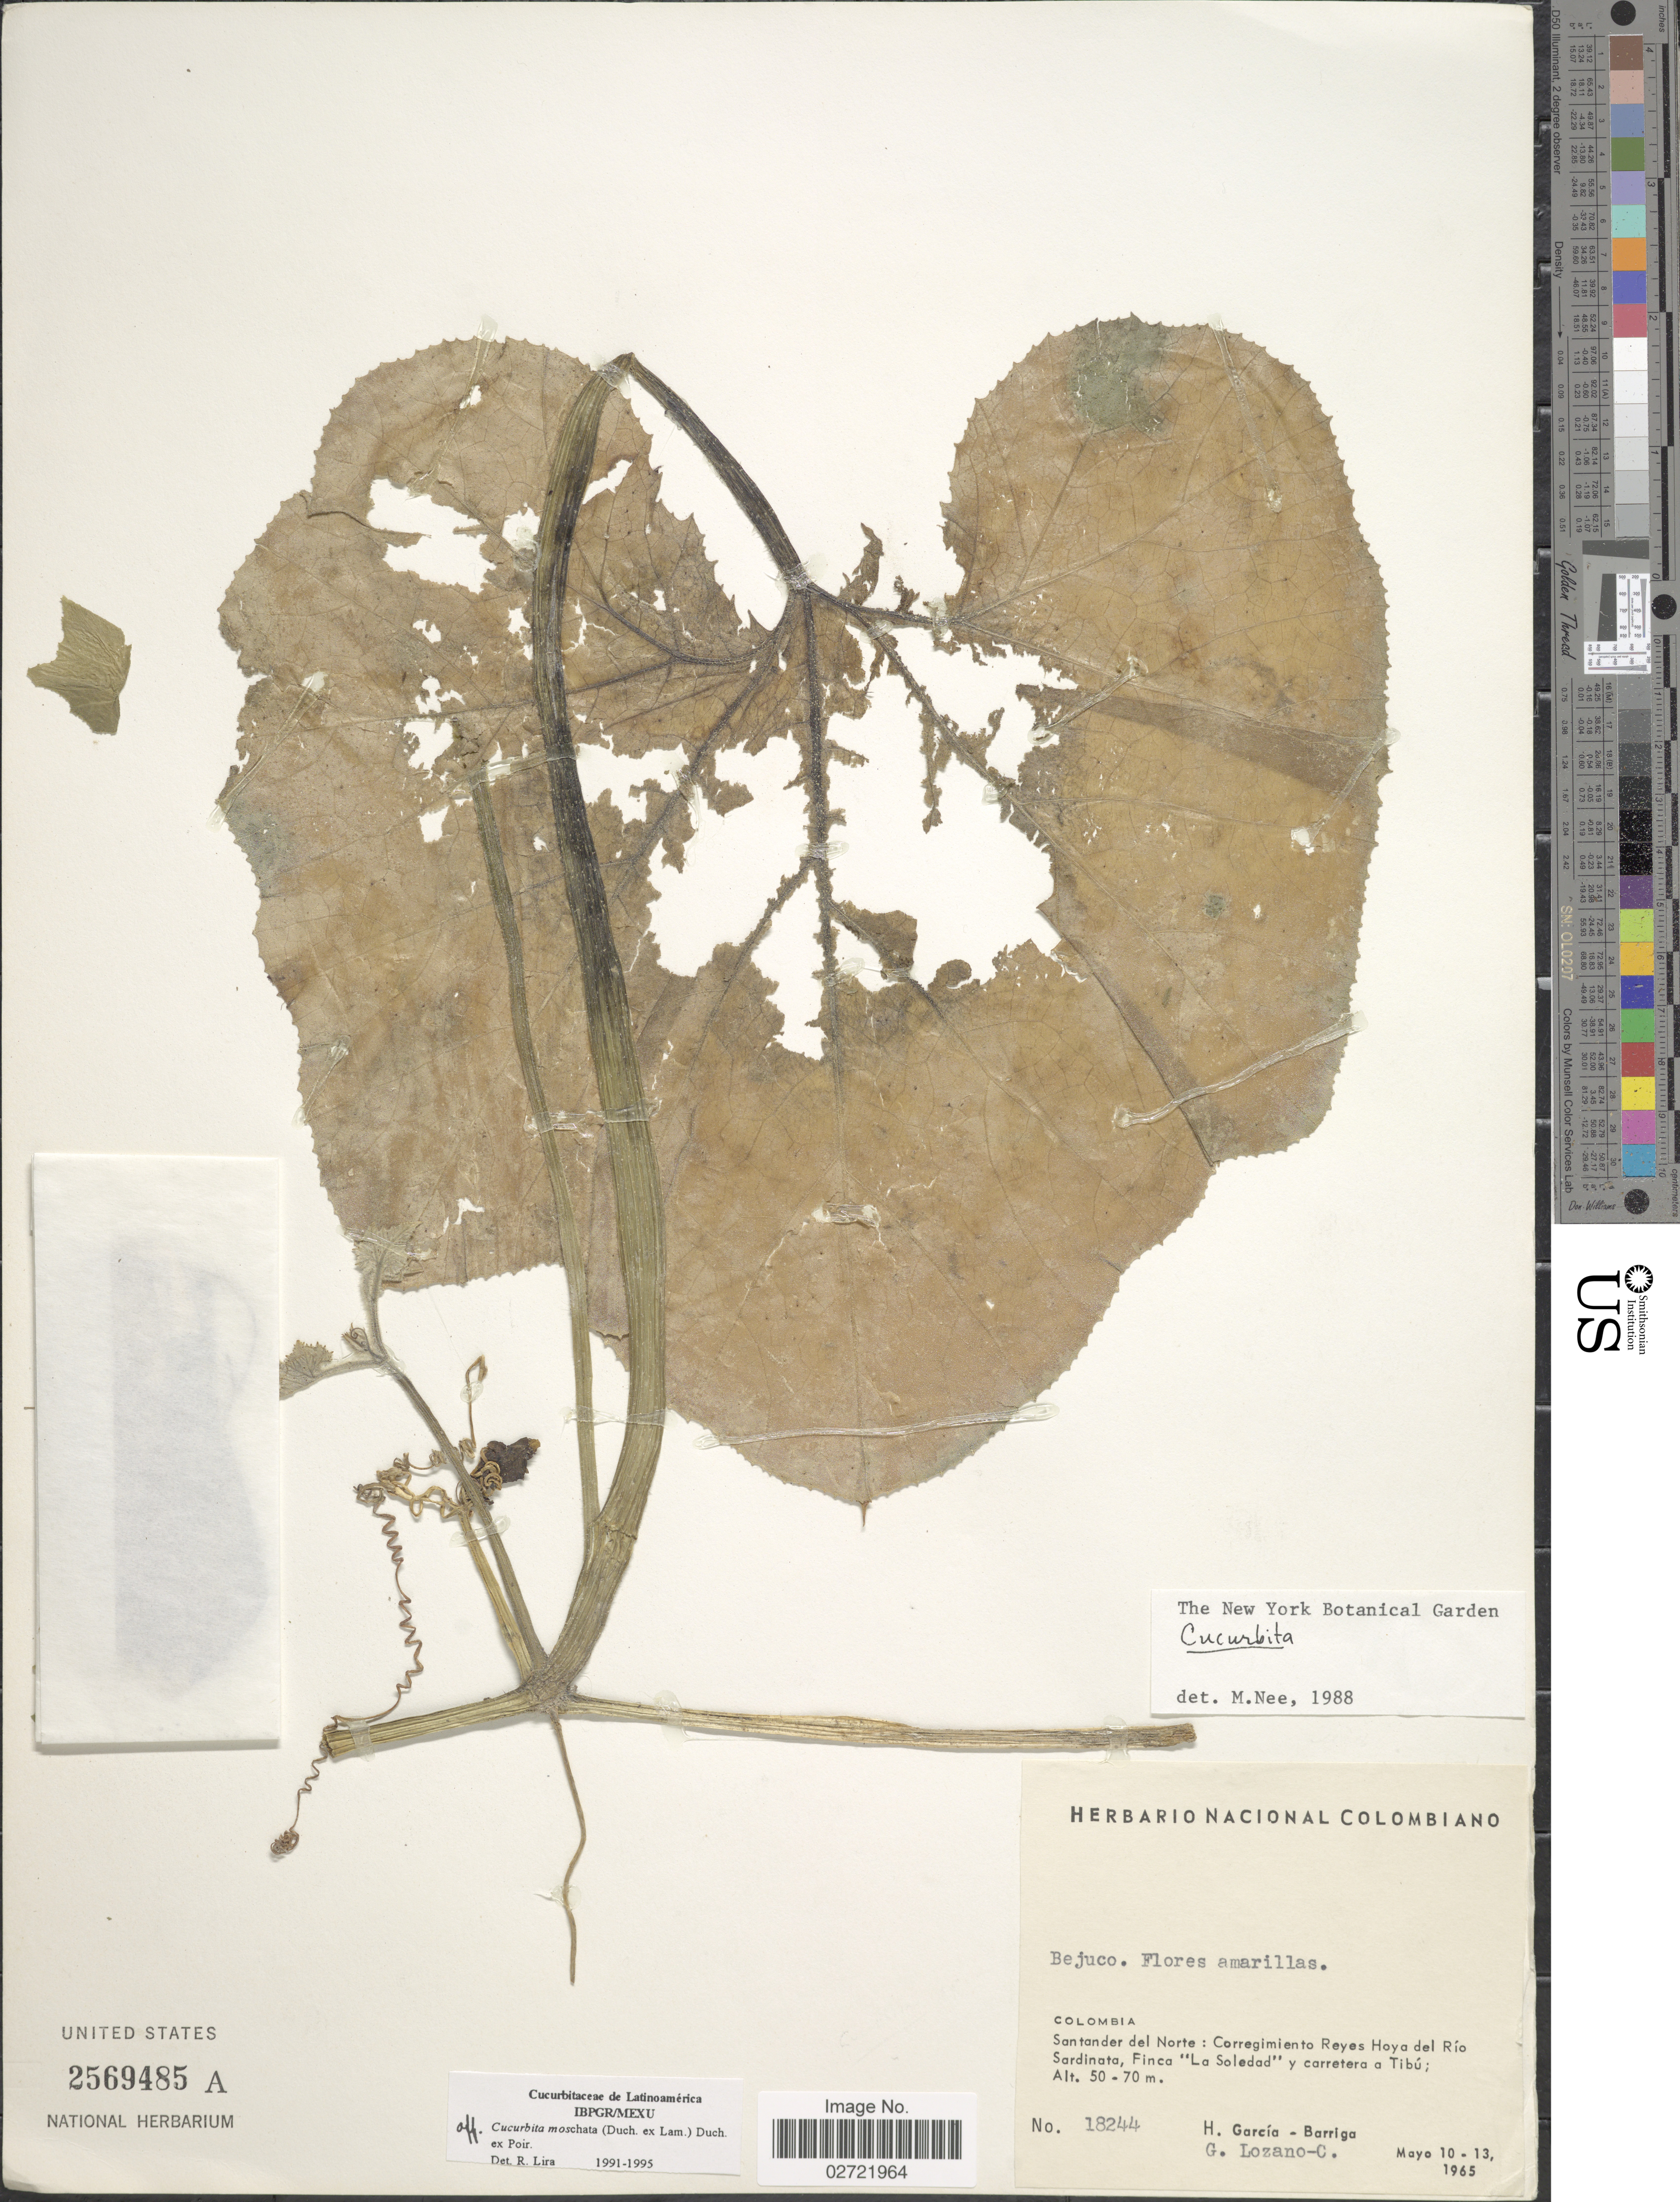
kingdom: Plantae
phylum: Tracheophyta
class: Magnoliopsida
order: Cucurbitales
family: Cucurbitaceae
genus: Cucurbita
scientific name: Cucurbita moschata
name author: (Duch.) Poir.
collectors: H. García Barriga & G. Lozano-Contreras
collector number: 18244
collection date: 1965-05-10/1965-05-13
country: Colombia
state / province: Norte de Santander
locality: Corregimiento Reyes Hoya del Río Sardinata, Finca 'La Soledad' y carretera a Tibú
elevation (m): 50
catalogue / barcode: US 2569485A